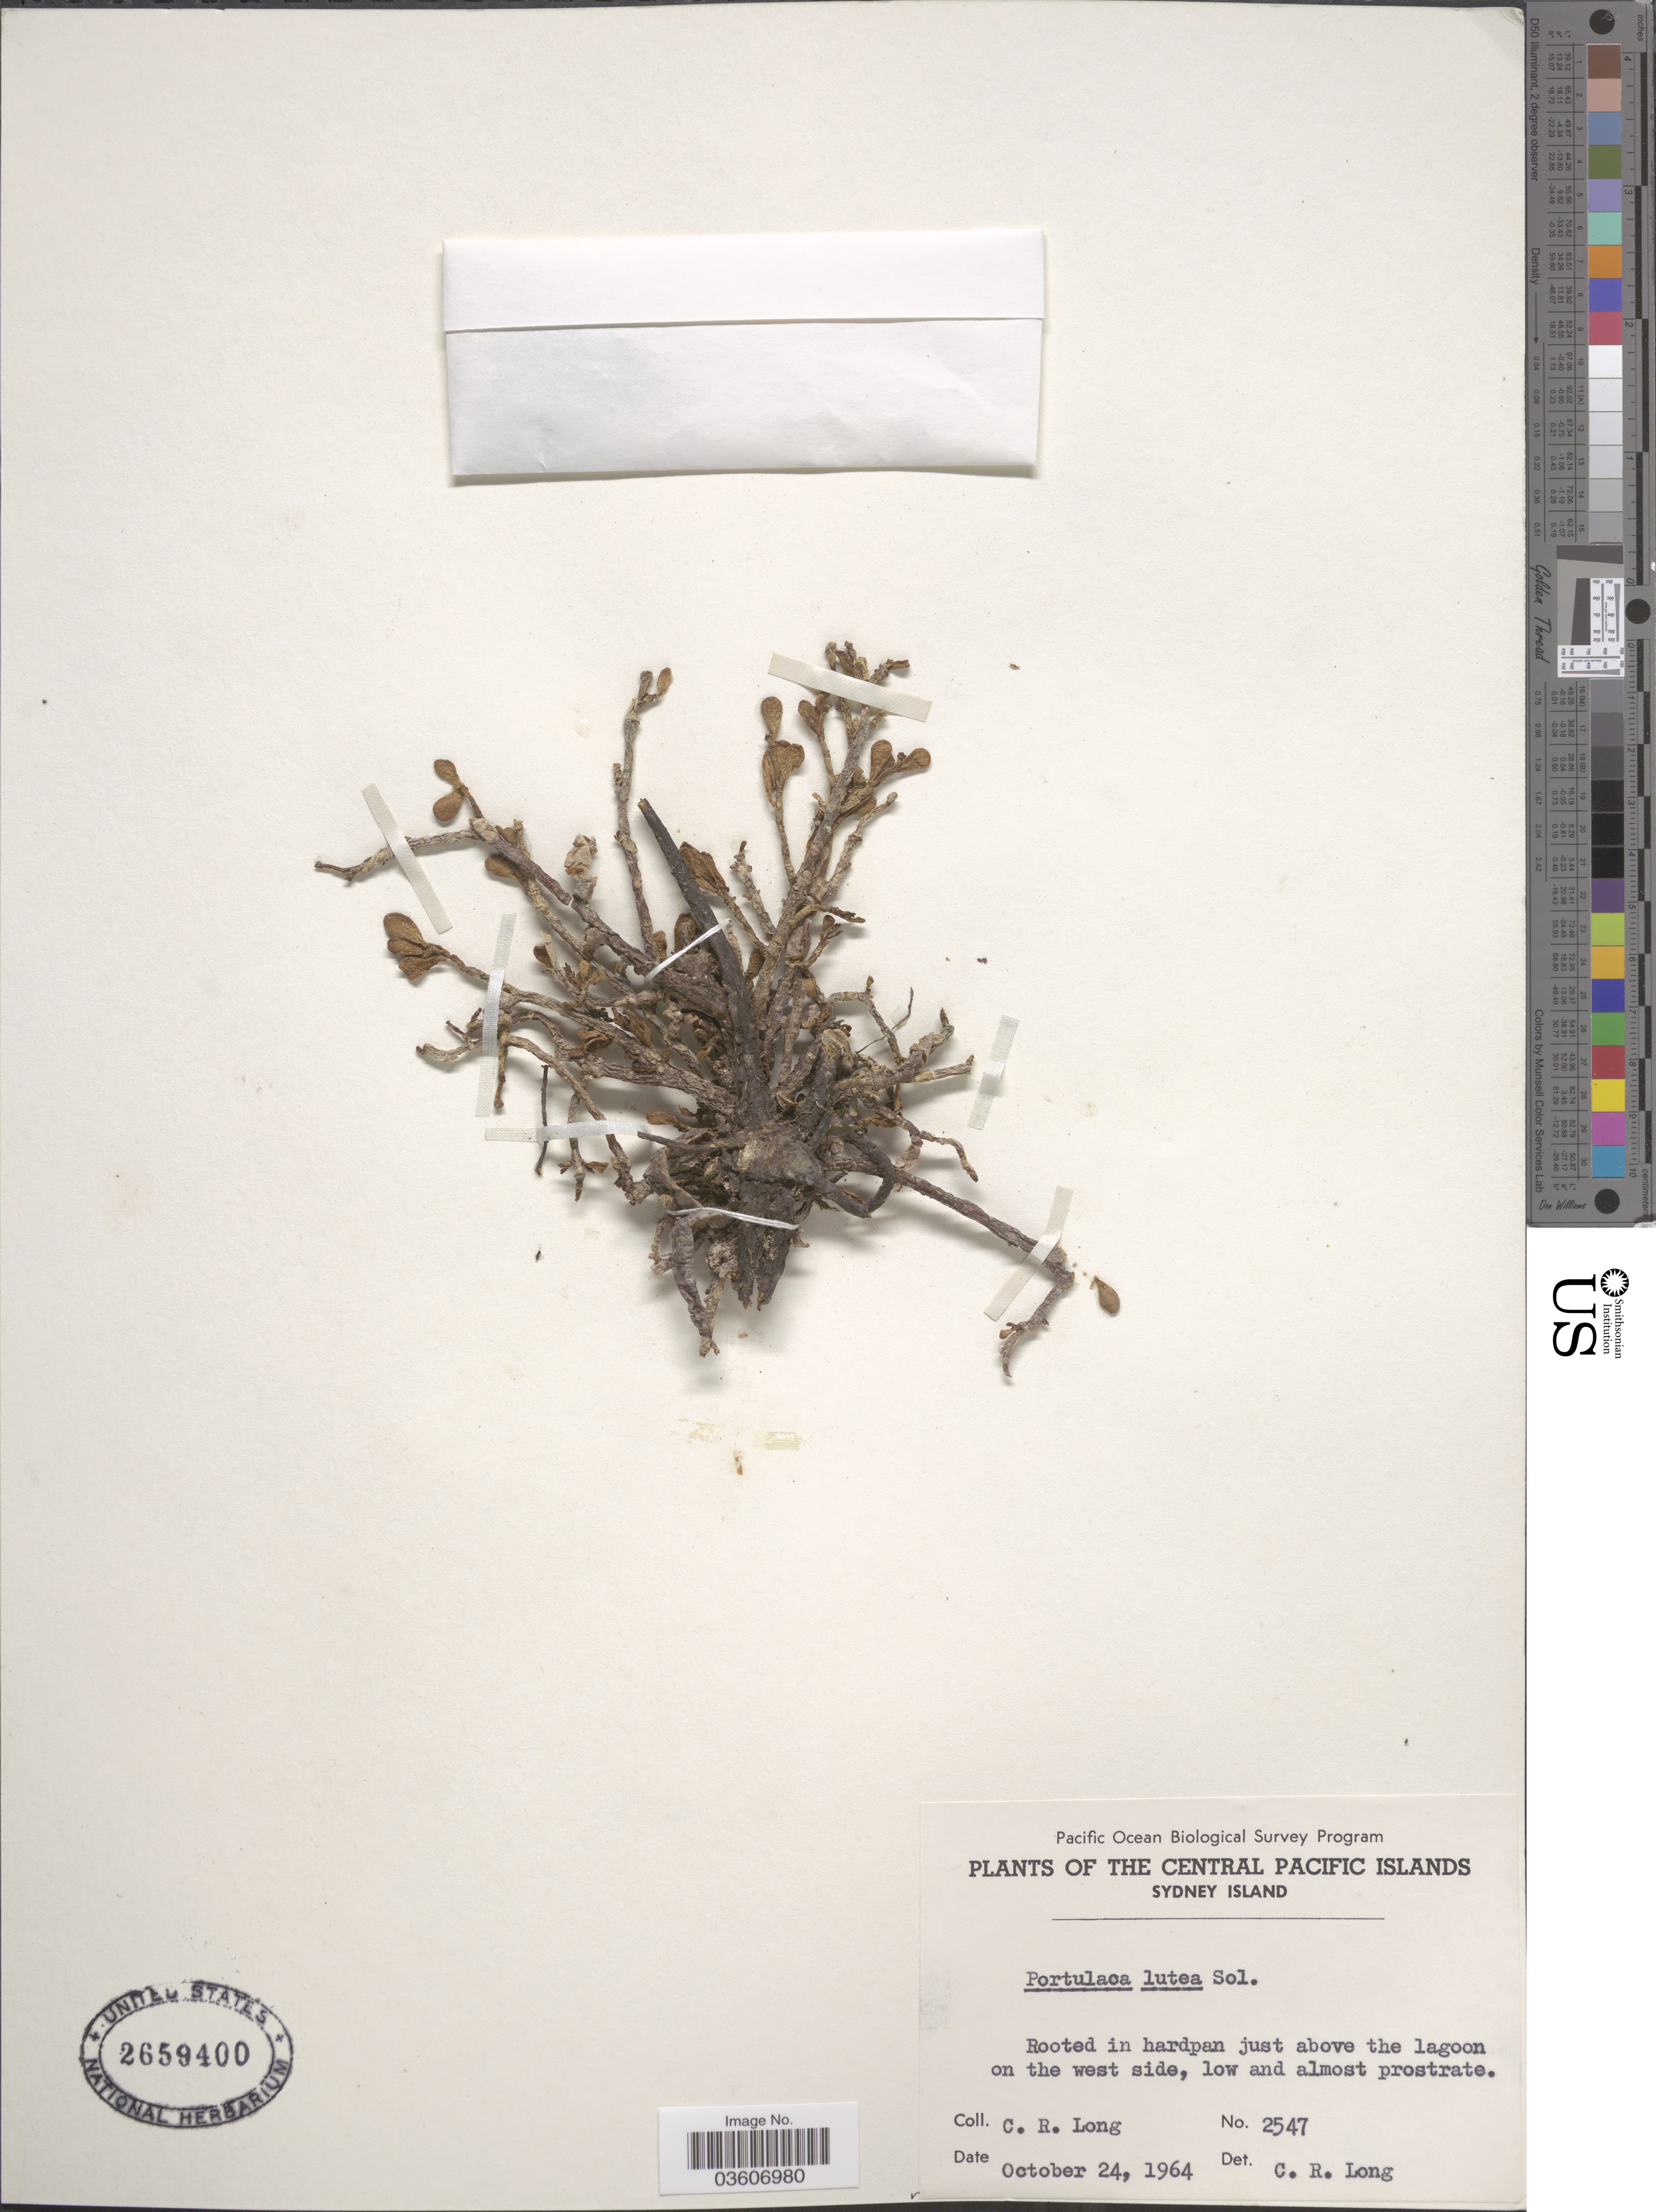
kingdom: Plantae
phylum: Tracheophyta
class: Magnoliopsida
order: Caryophyllales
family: Portulacaceae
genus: Portulaca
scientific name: Portulaca lutea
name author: Sol. ex G. Forst.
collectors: C. R. Long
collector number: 2547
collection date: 1964-10-24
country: Kiribati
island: Manra [Sydney] Island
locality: The Central Pacific Islands. Sydney Island. Rooted in hardpan just above the lagoon on the west side.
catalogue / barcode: US 2659400